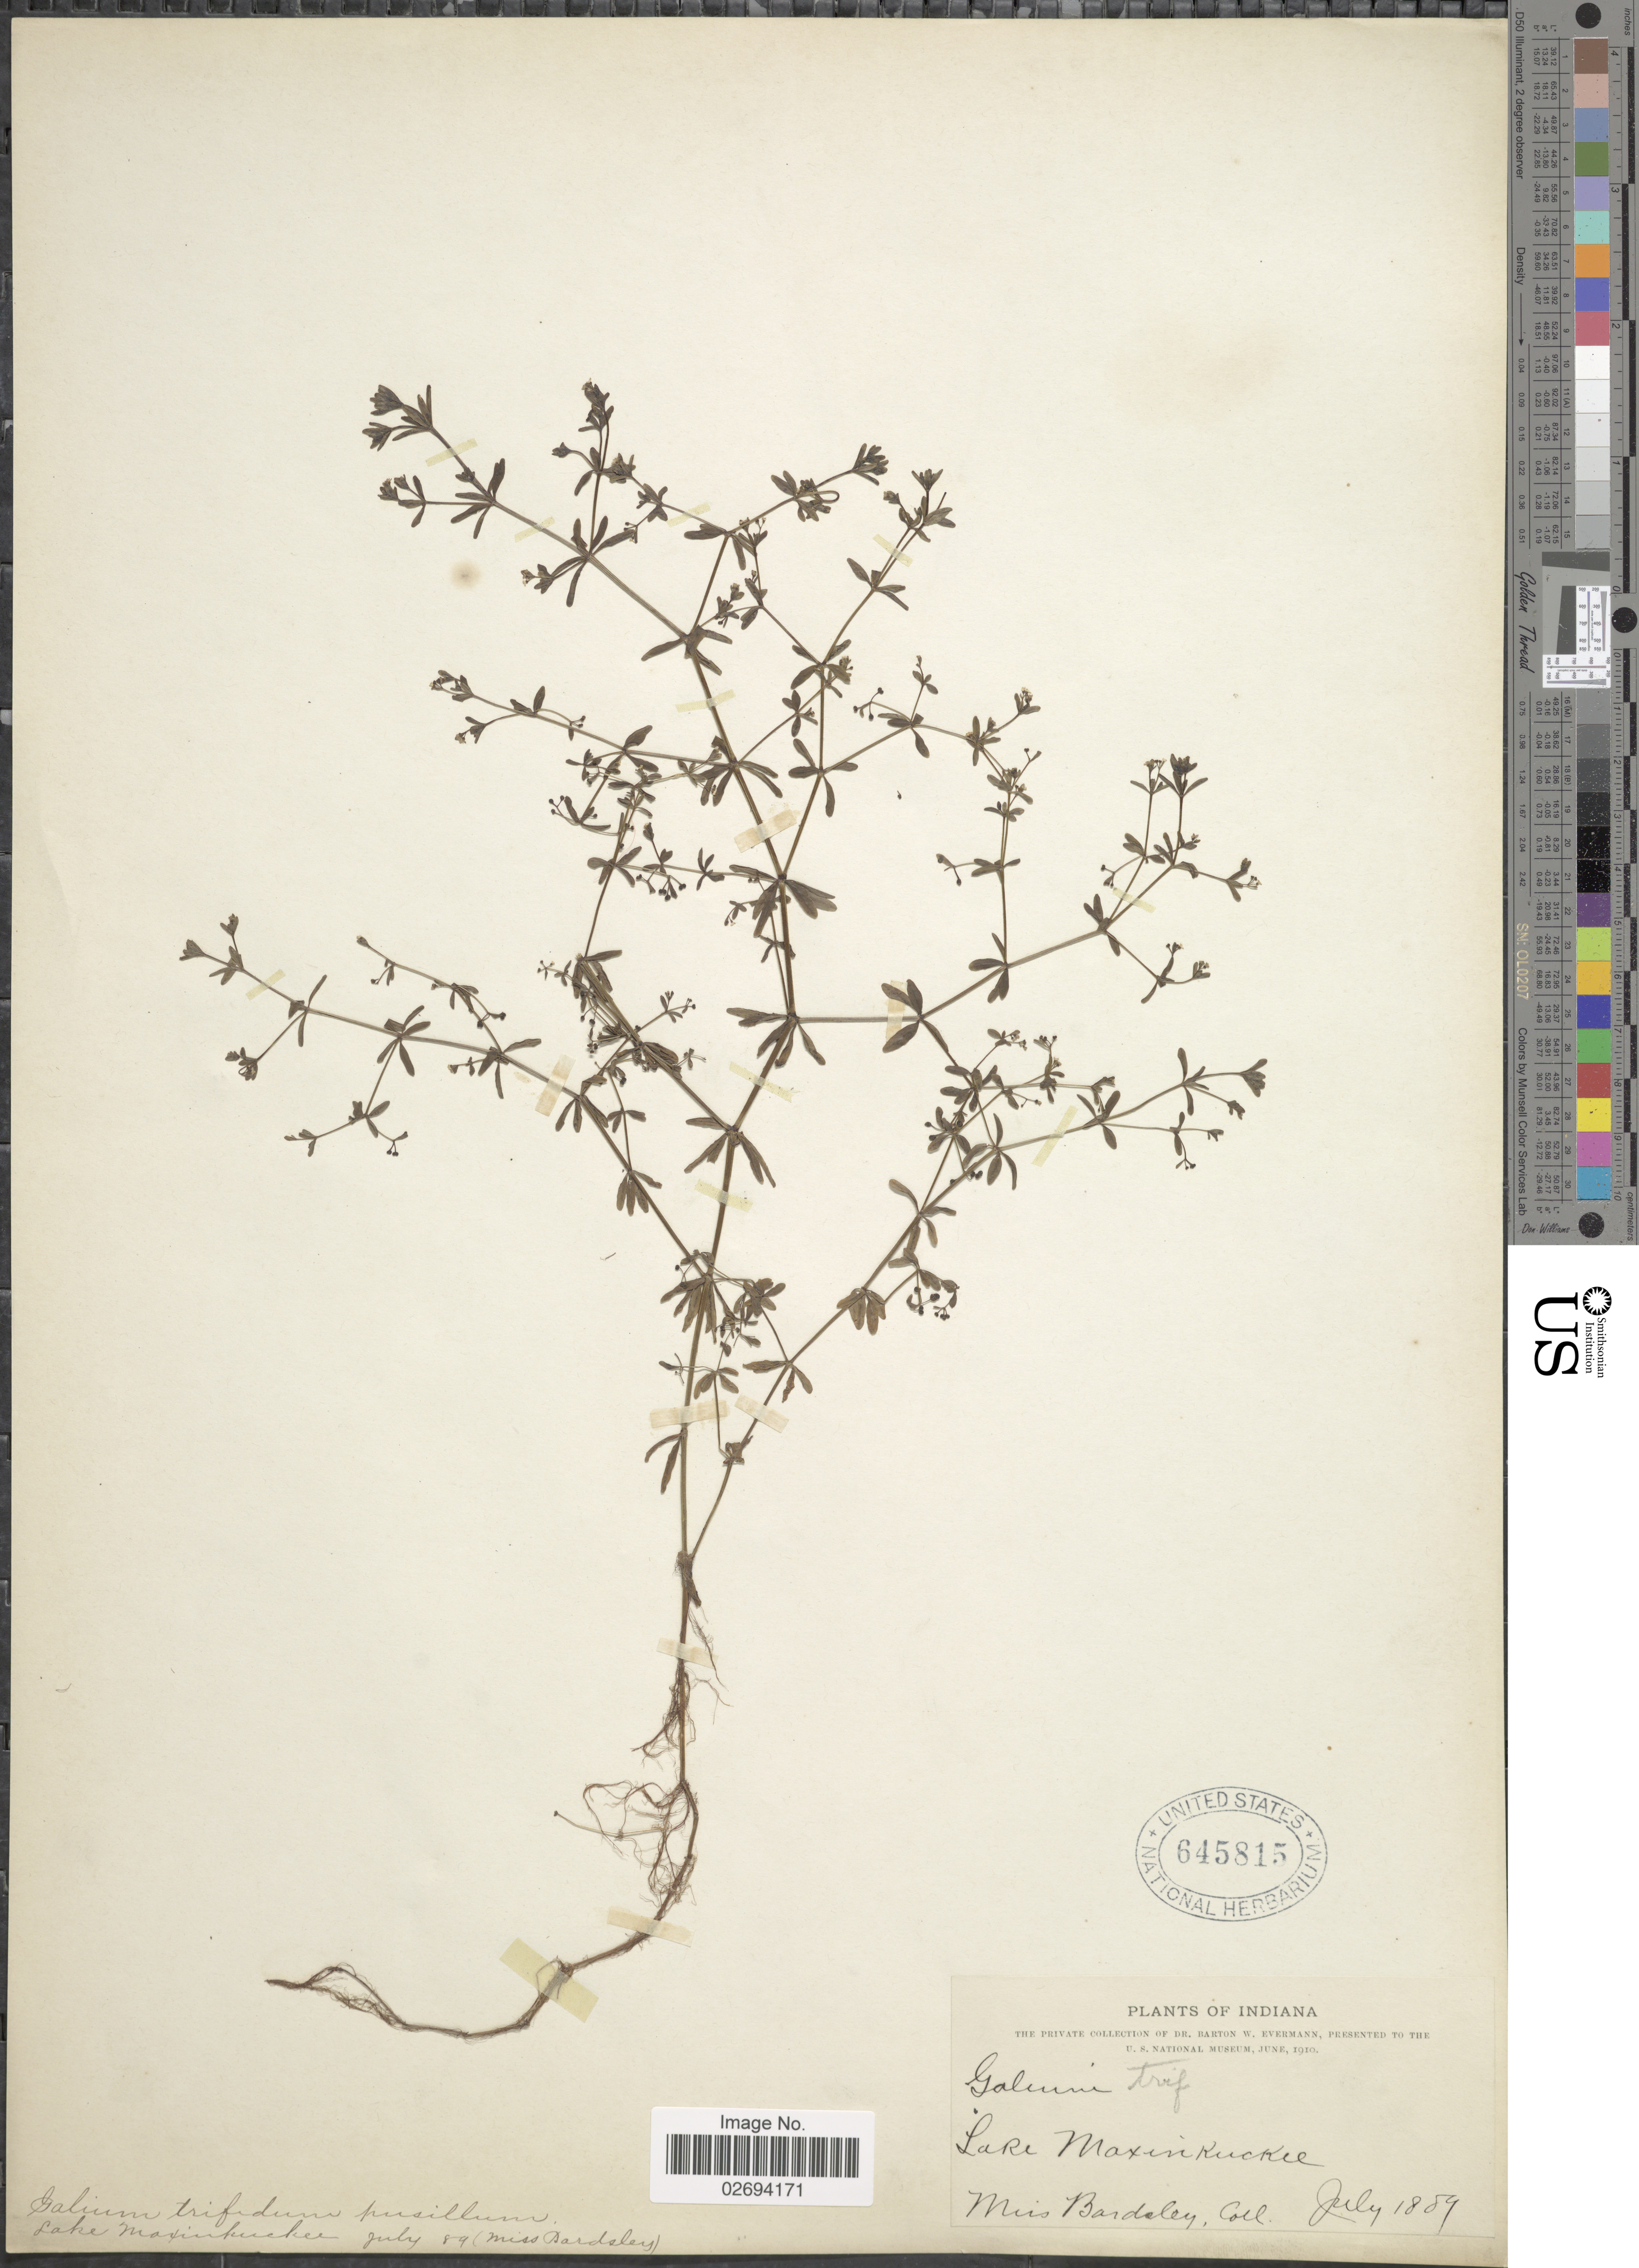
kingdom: Plantae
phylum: Tracheophyta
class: Magnoliopsida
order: Gentianales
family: Rubiaceae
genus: Galium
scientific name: Galium trifidum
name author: L.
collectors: Bardsley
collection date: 1884-07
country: United States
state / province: Indiana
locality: Lake Maxinkuckee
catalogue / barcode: US 645815